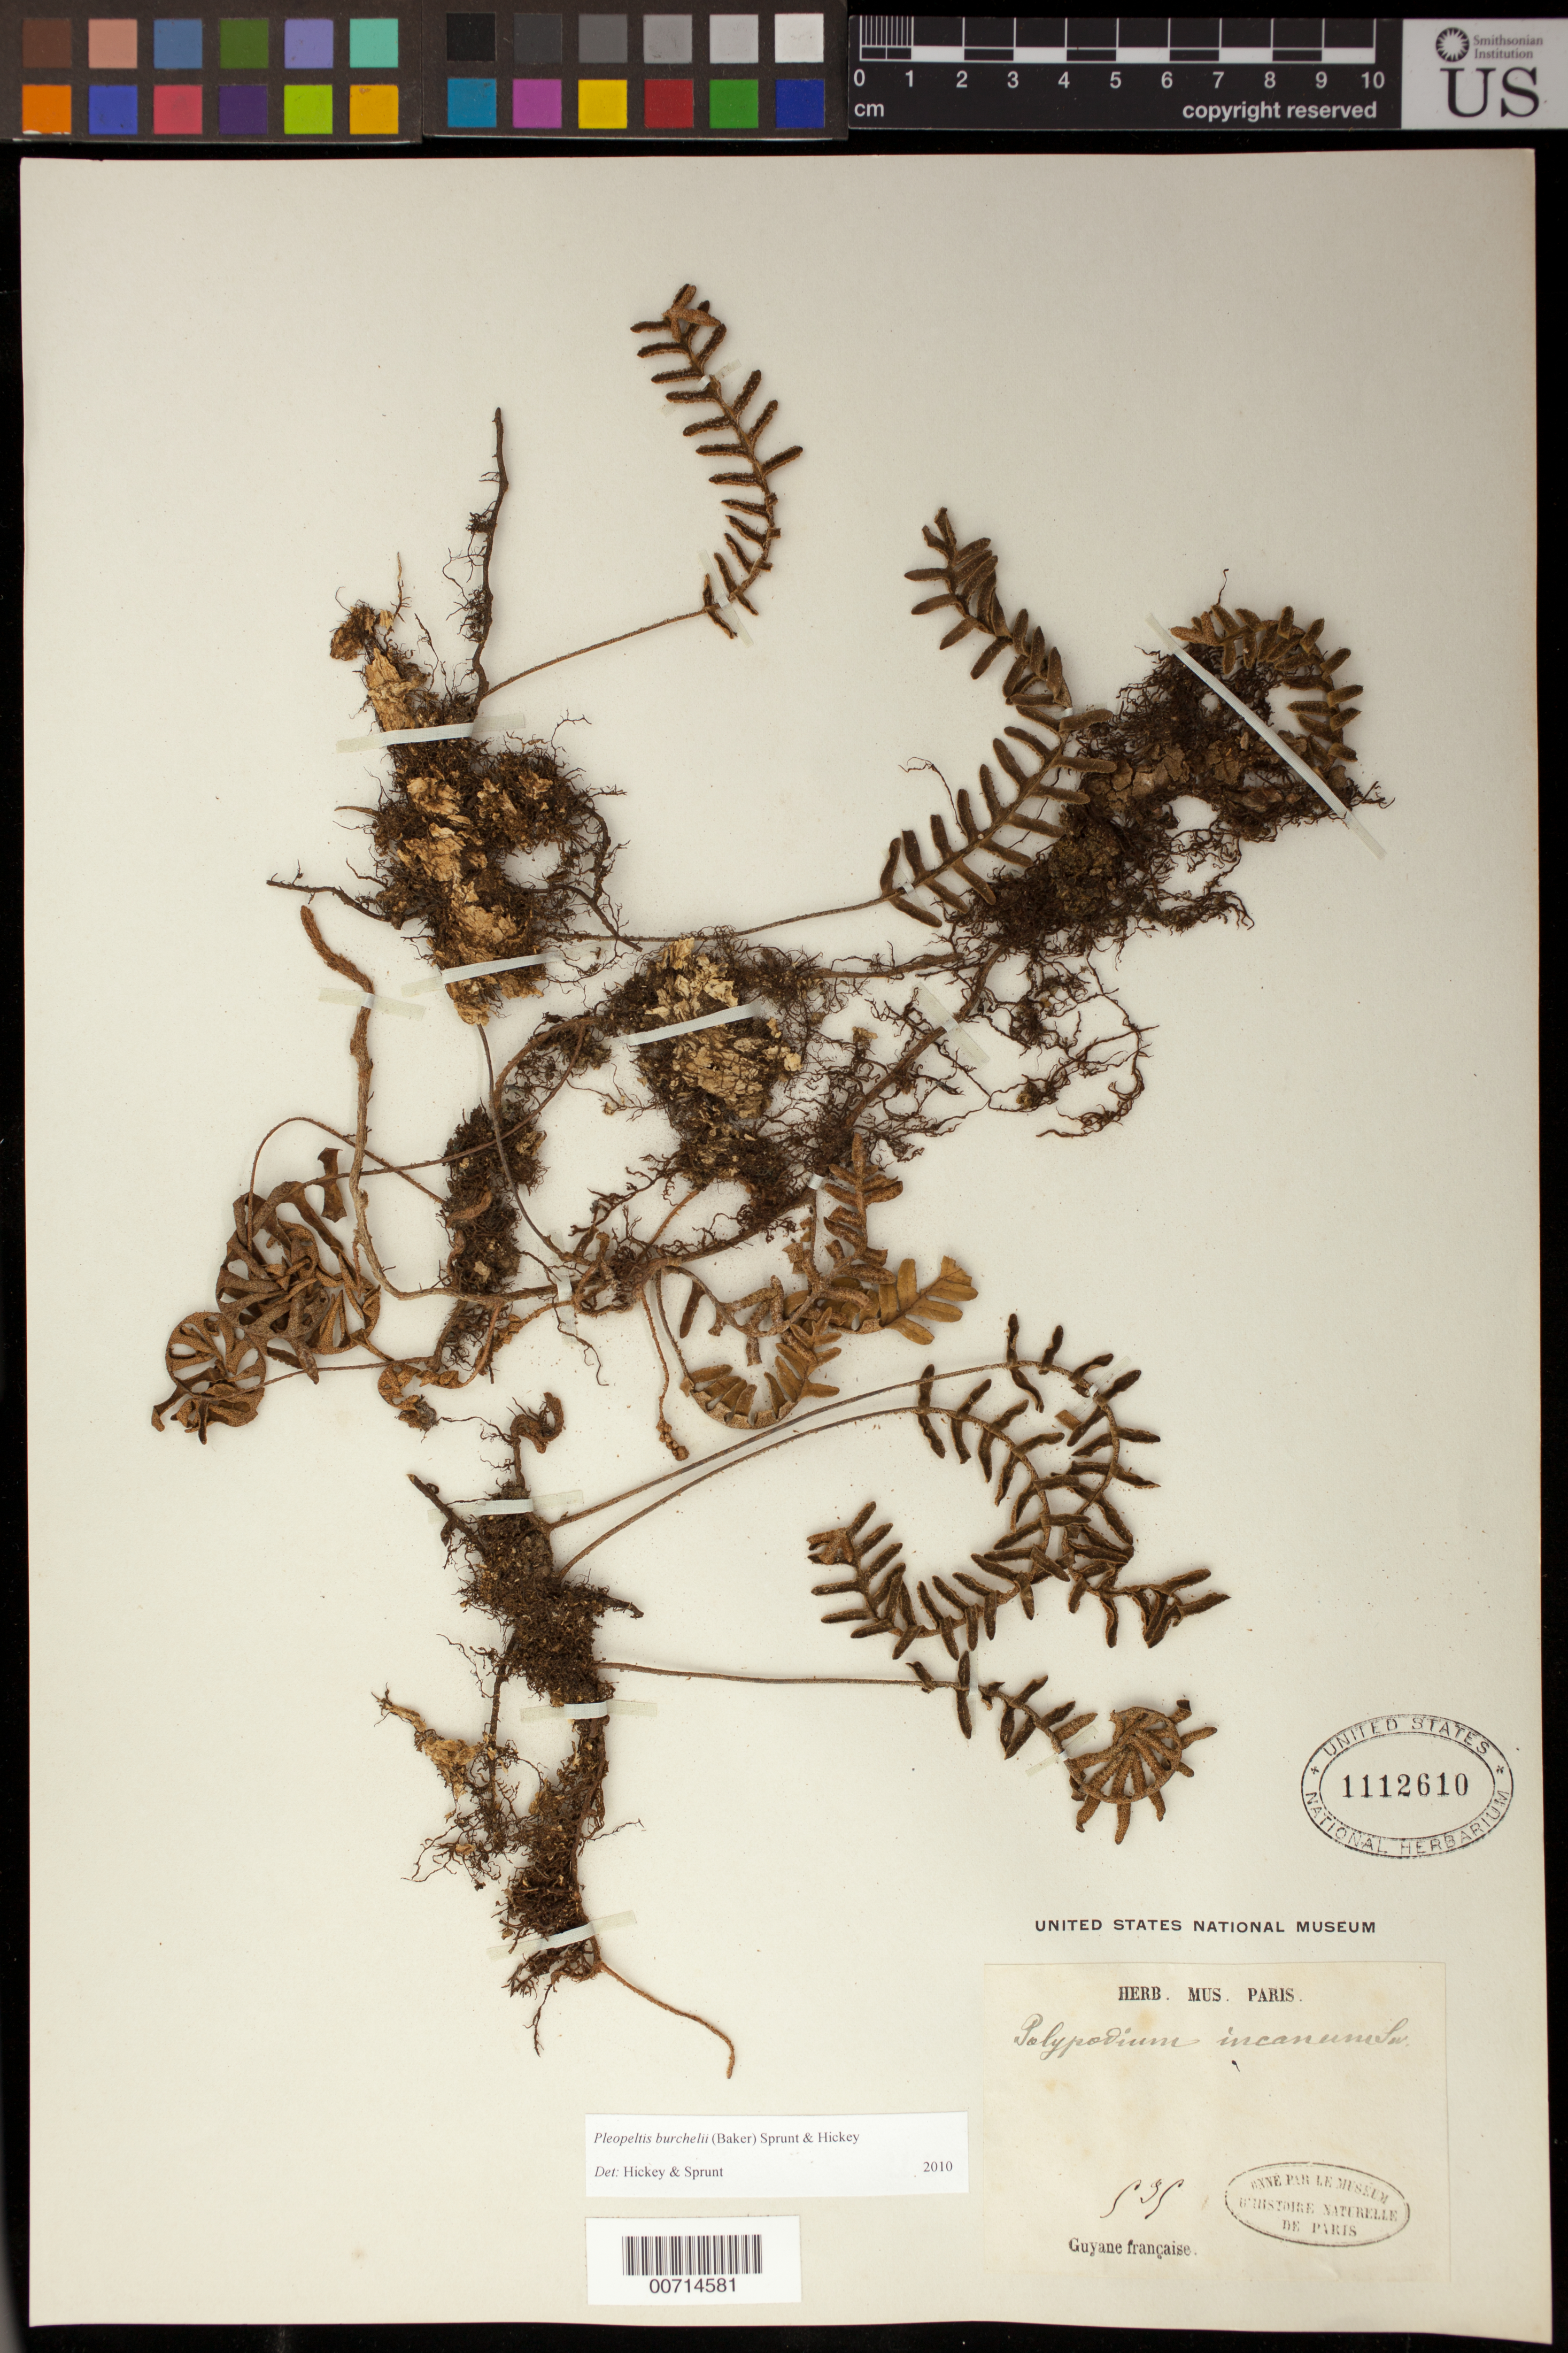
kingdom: Plantae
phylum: Tracheophyta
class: Polypodiopsida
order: Polypodiales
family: Polypodiaceae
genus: Pleopeltis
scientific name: Pleopeltis burchellii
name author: (Baker) Sprunt & Hickey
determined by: Hickey, R. J.; Sprunt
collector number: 535 ?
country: French Guiana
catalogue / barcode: US 1112610